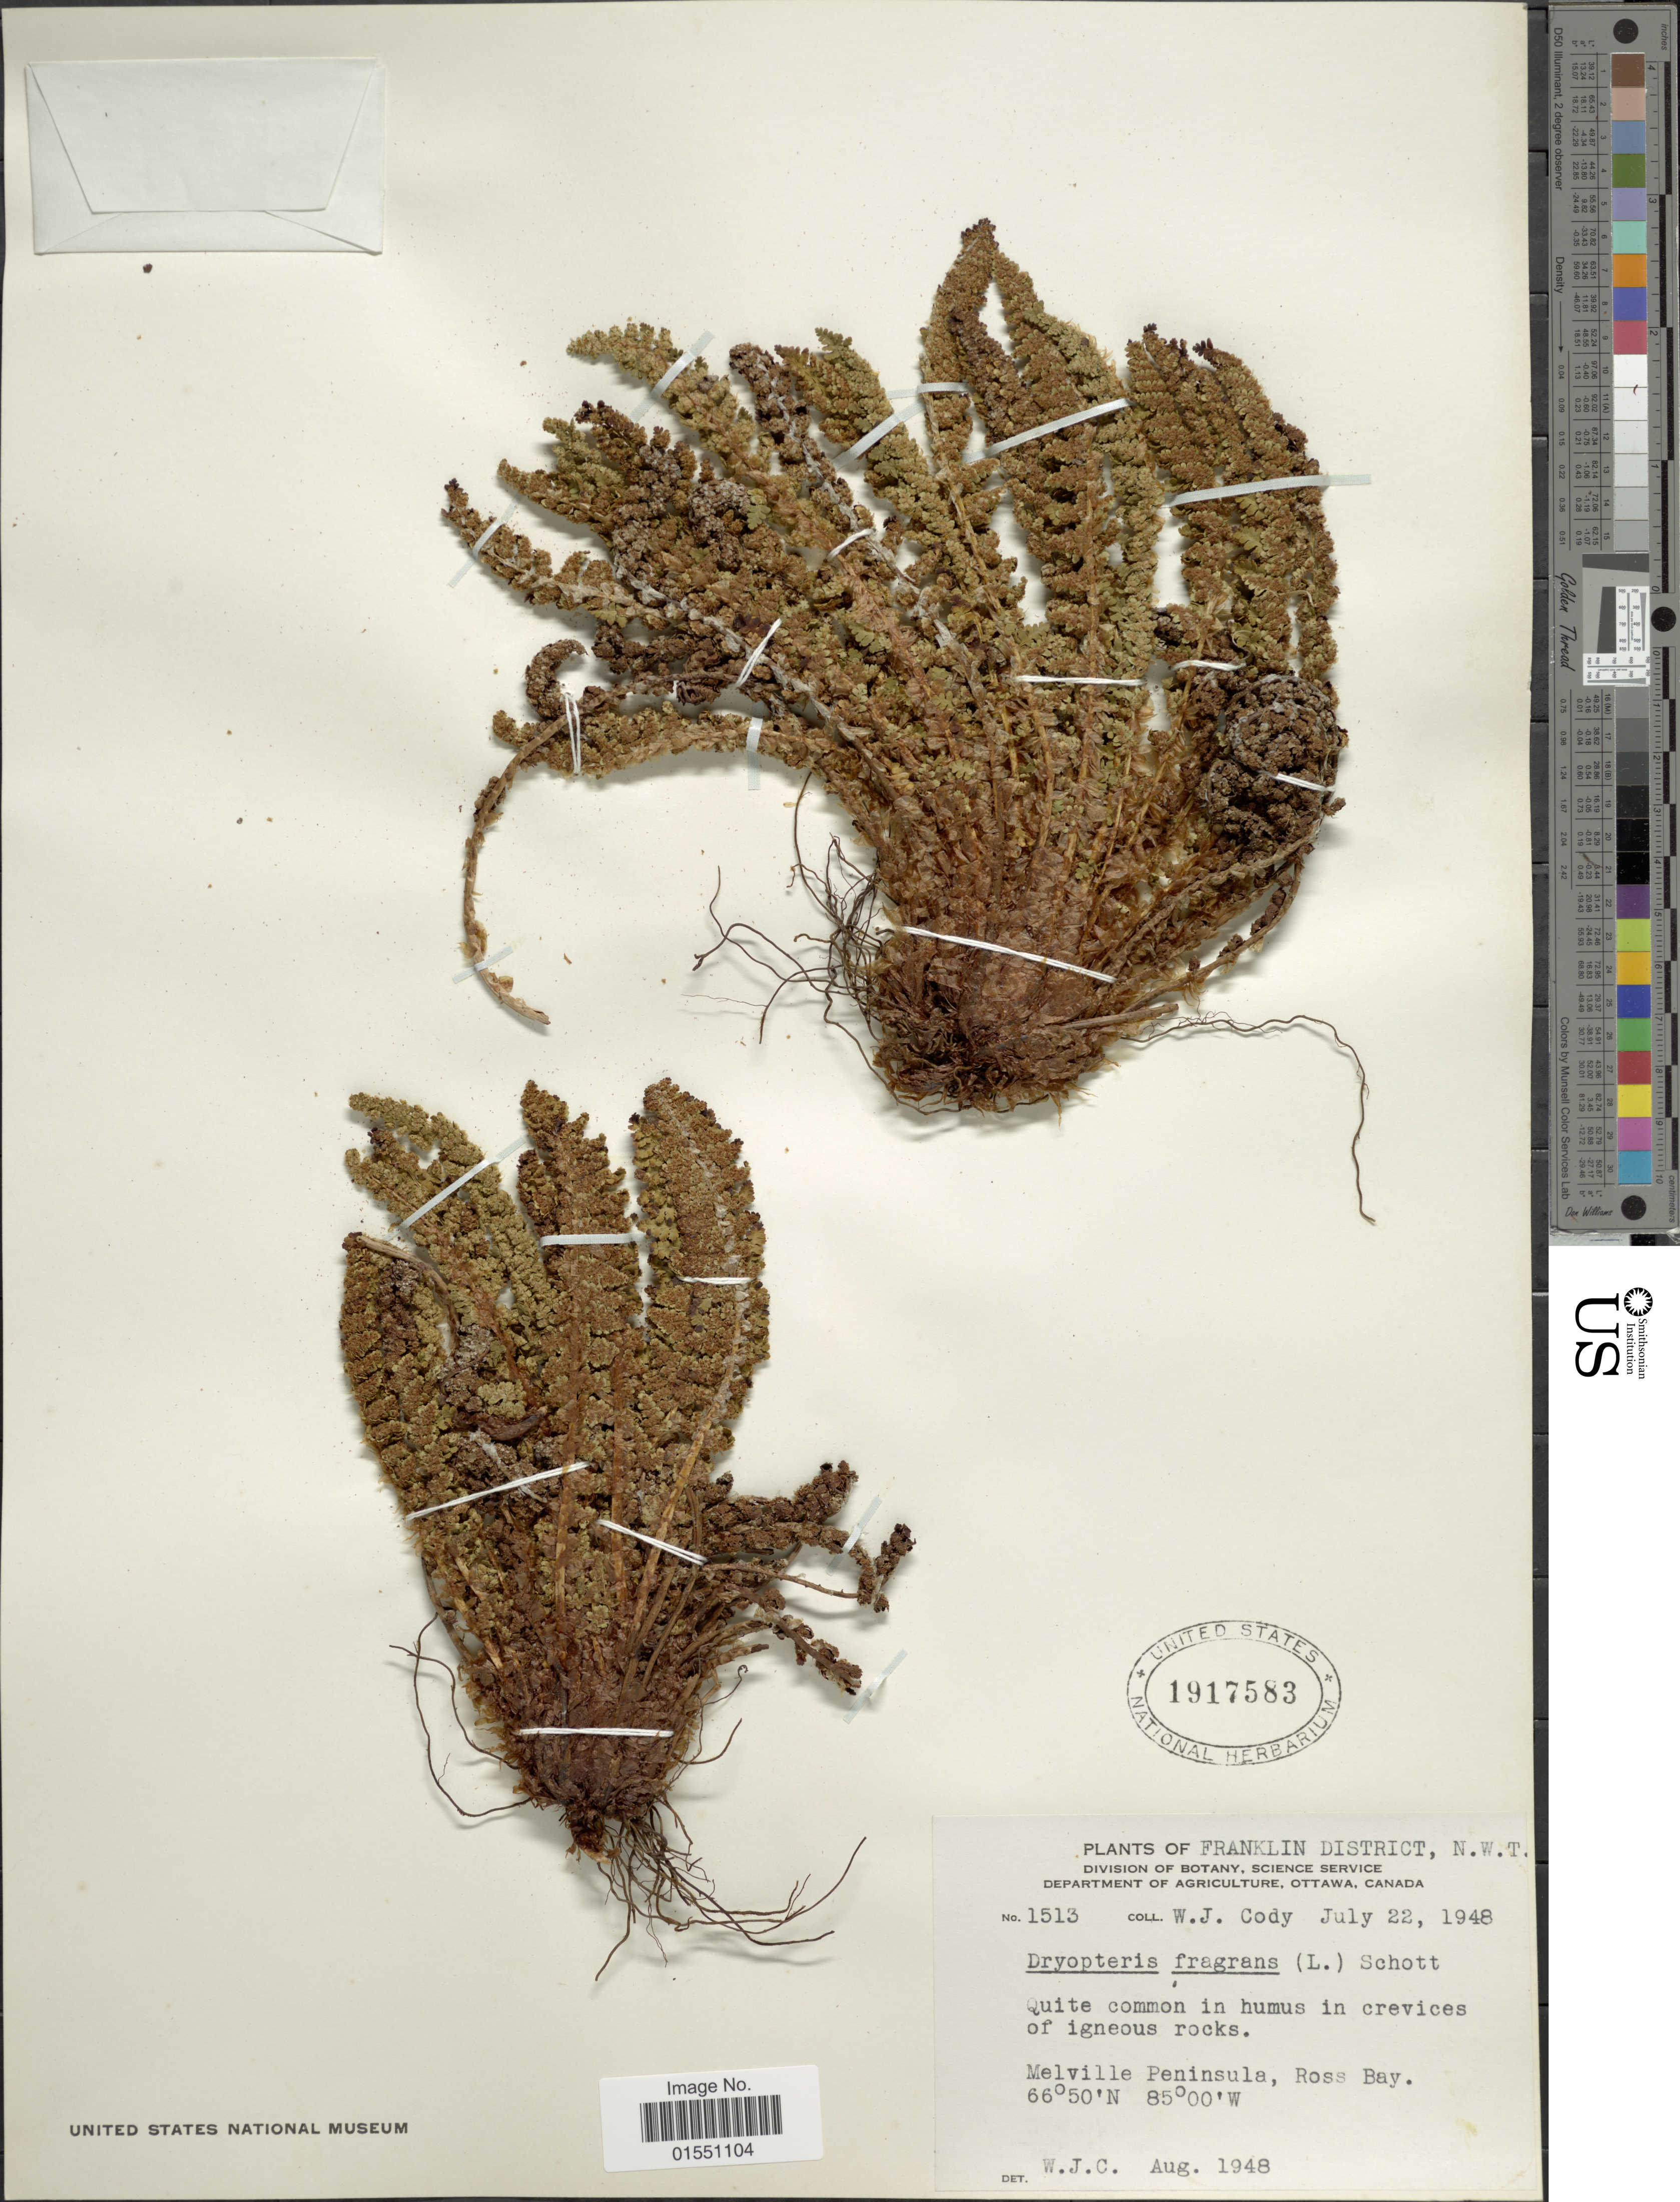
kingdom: Plantae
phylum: Tracheophyta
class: Polypodiopsida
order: Polypodiales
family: Dryopteridaceae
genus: Dryopteris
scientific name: Dryopteris fragrans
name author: (L.) Schott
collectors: W. Cody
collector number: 1513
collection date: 1948-07-22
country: Canada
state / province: Northwest Territories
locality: Franklin District, N.W.T. Melville Peninsula, Ross Bay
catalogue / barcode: US 1917583